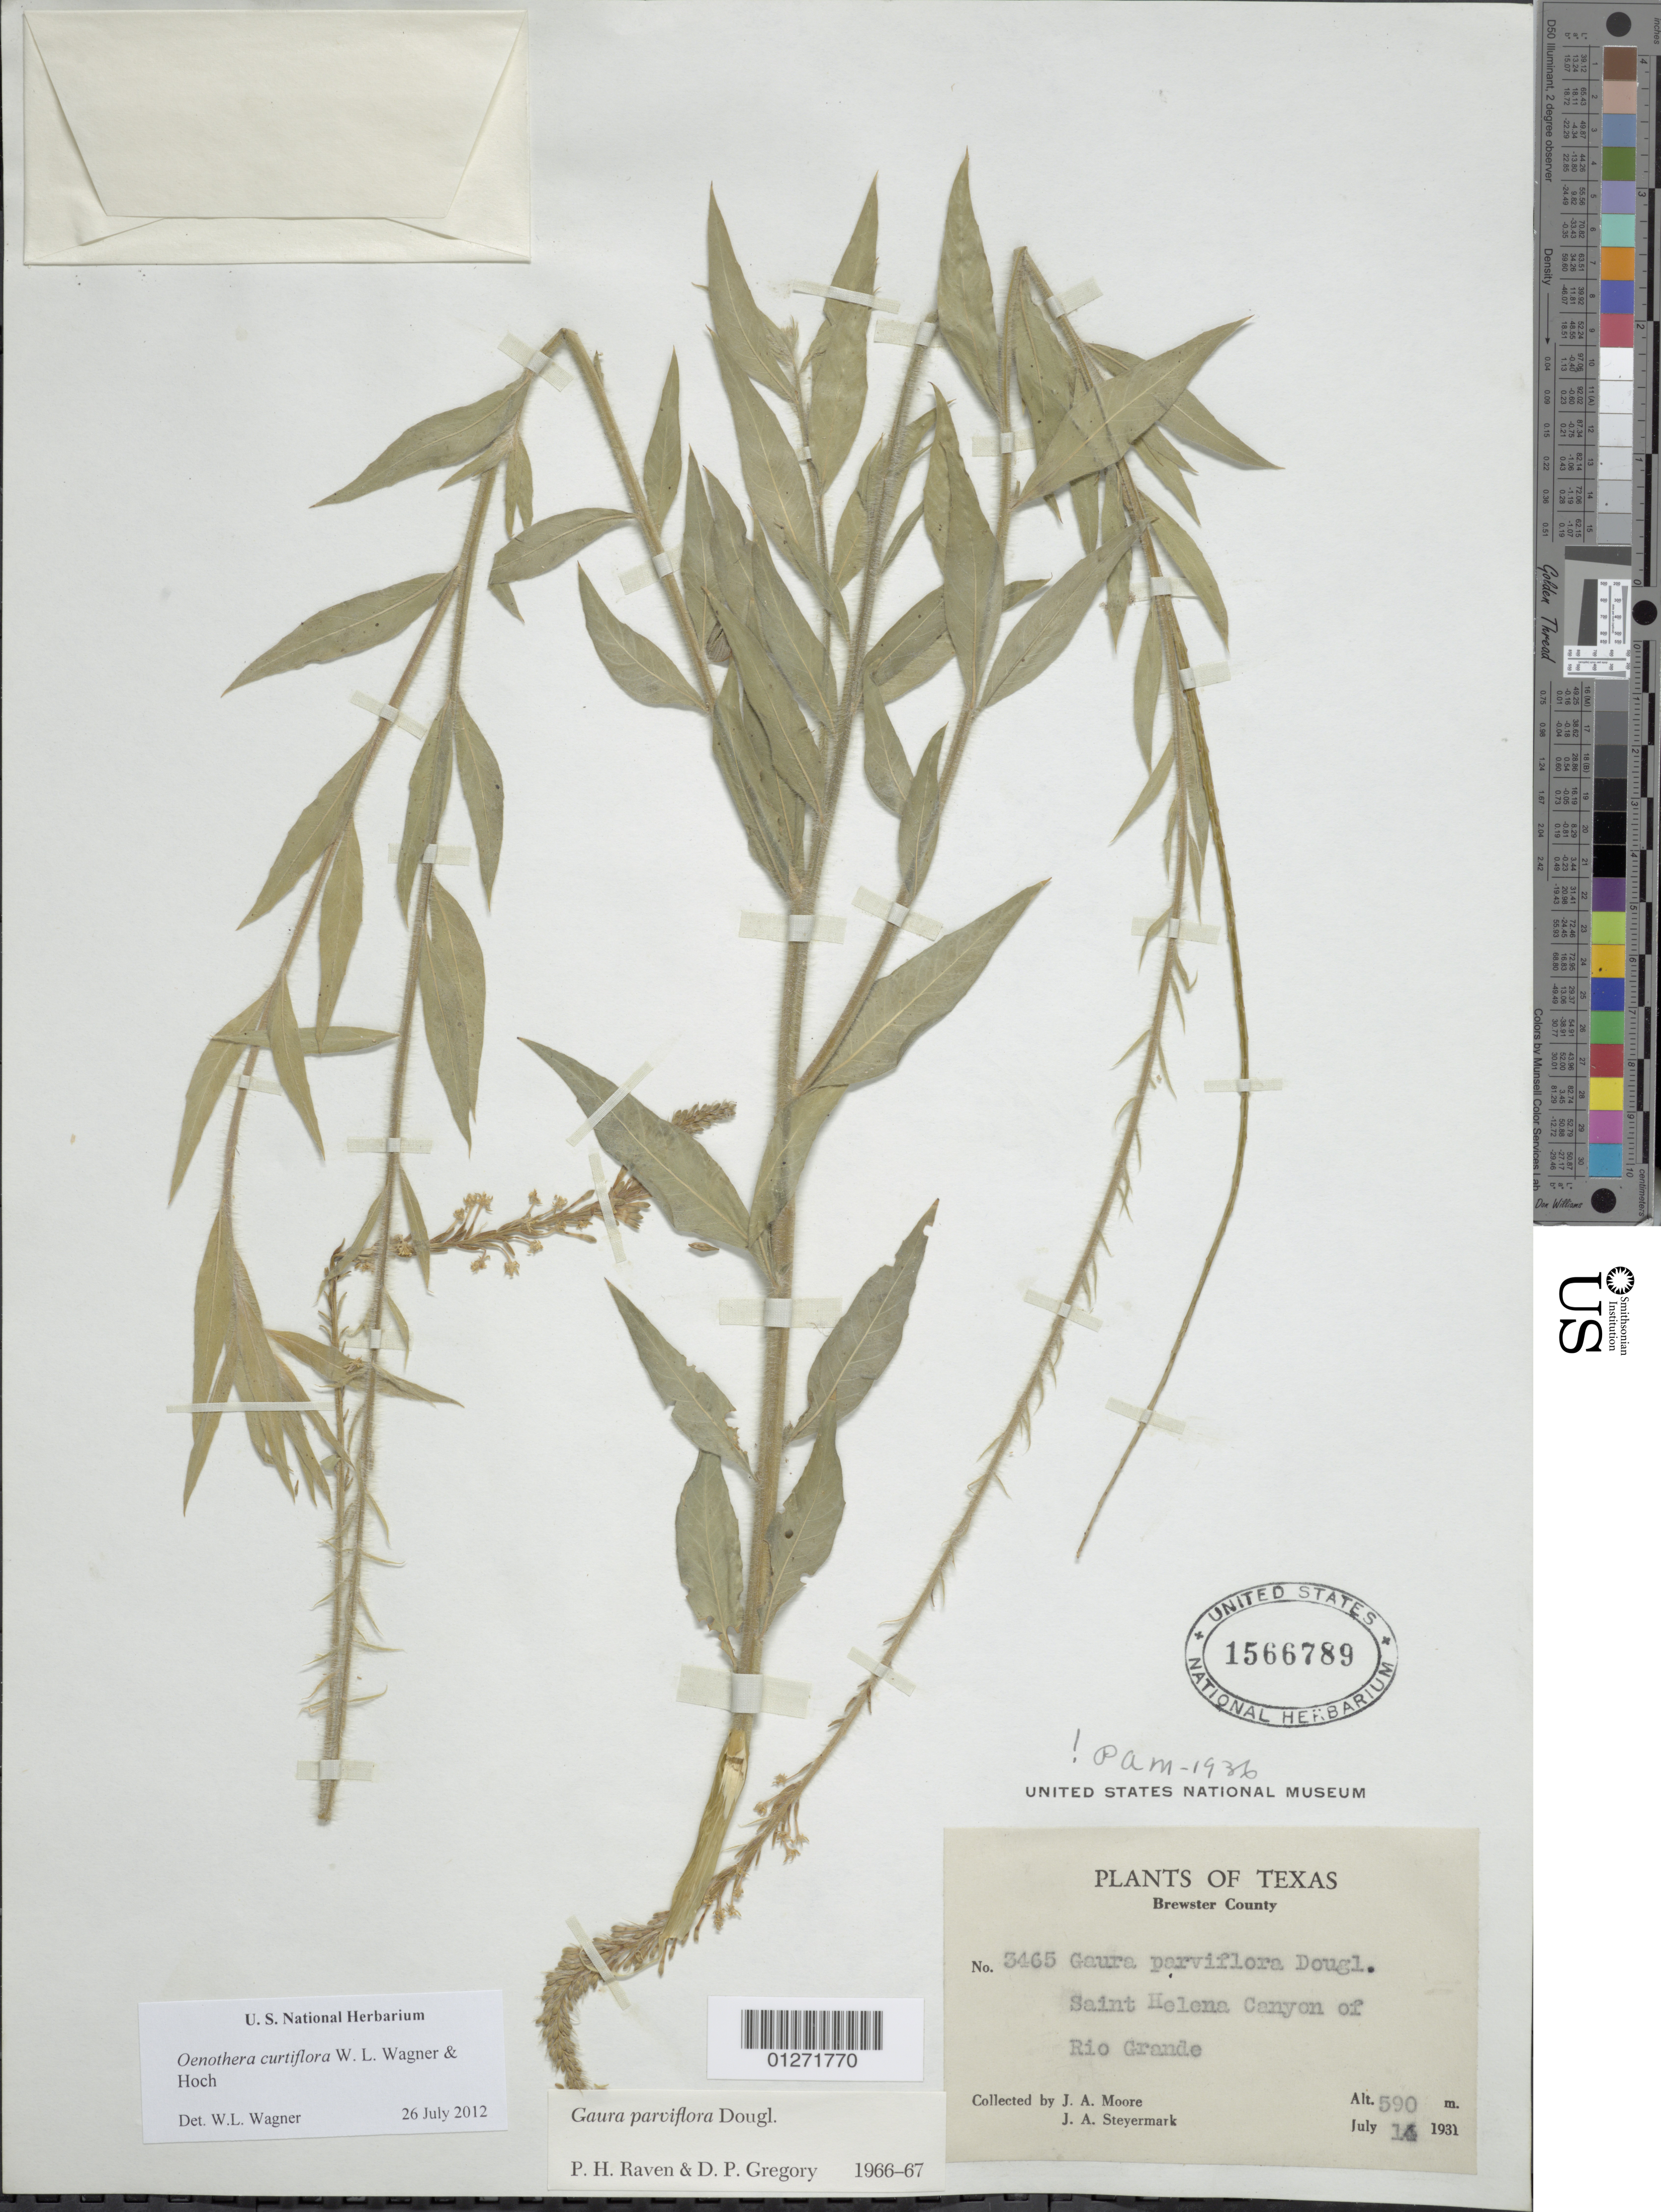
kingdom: Plantae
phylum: Tracheophyta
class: Magnoliopsida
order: Myrtales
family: Onagraceae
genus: Oenothera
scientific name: Oenothera curtiflora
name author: W.L. Wagner & Hoch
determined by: Wagner, W. L., (BOT), Smithsonian Institution - National Museum of Natural History (UNITED STATES)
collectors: J. Moore & J. Steyermark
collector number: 3465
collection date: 1931-07-14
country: United States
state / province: Texas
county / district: Brewster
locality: Saint Helena Canyon of Rio Grande.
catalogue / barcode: US 1566789